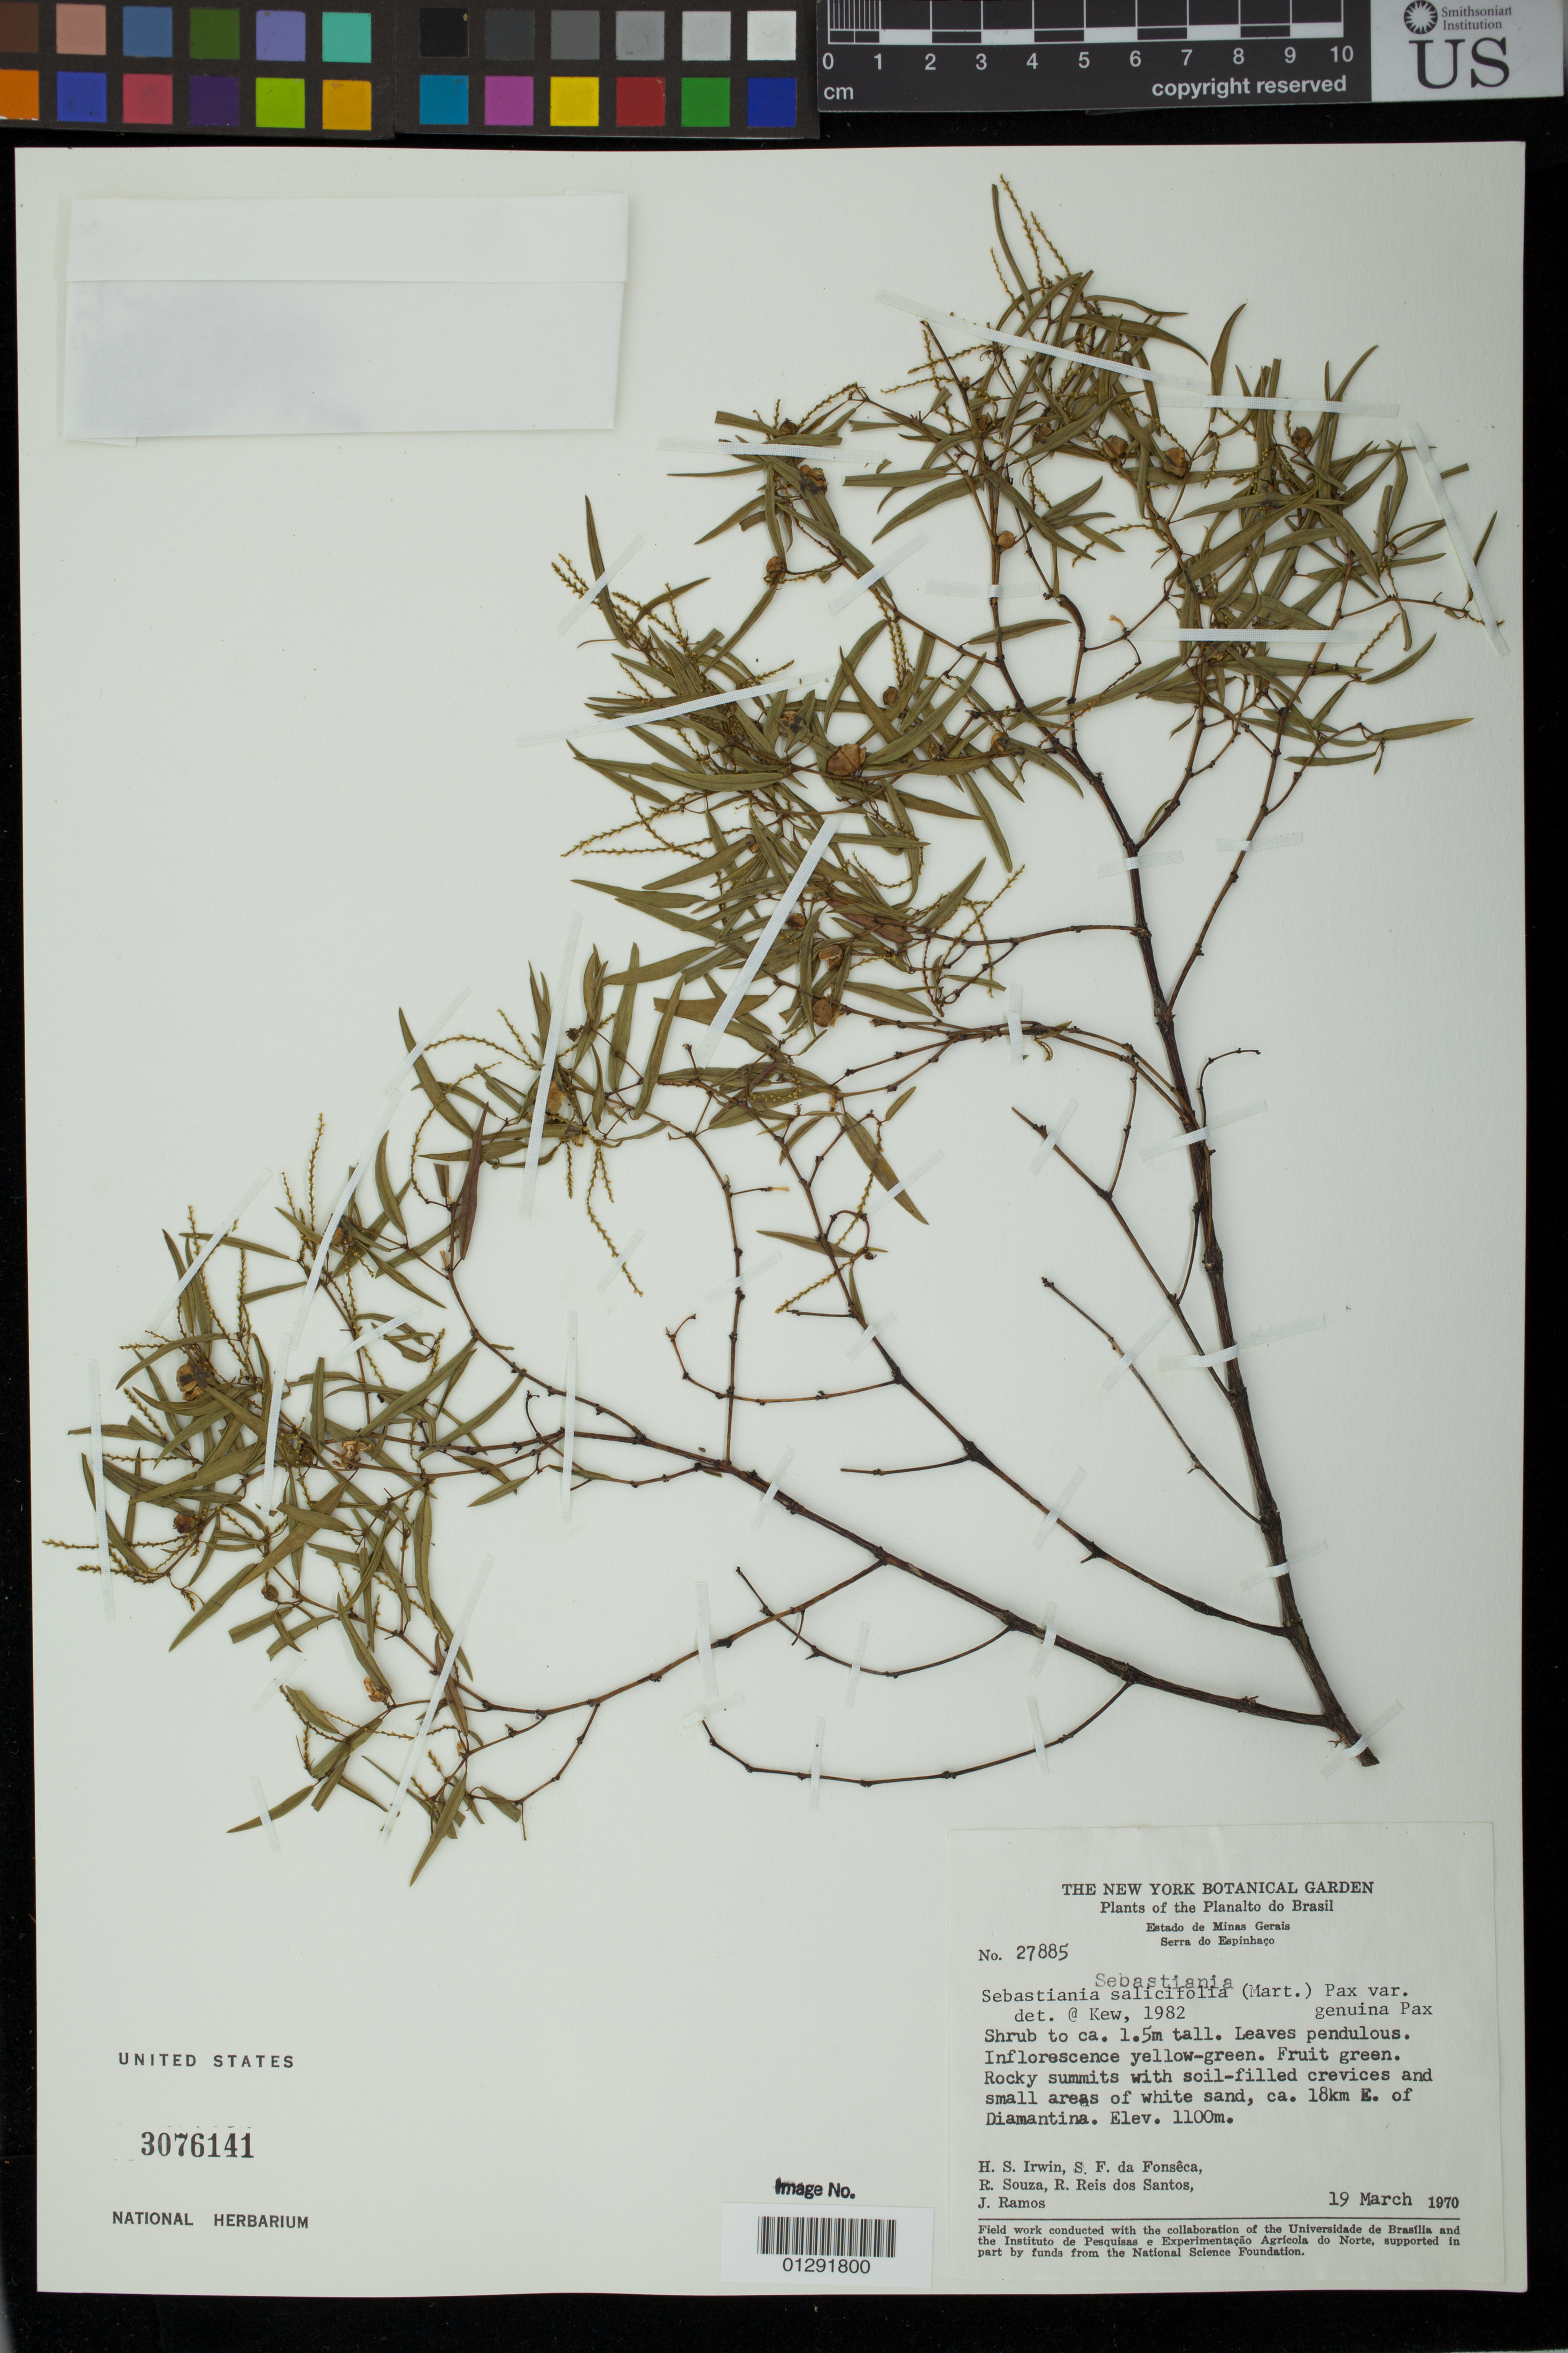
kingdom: Plantae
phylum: Tracheophyta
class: Magnoliopsida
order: Malpighiales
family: Euphorbiaceae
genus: Sebastiania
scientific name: Sebastiania salicifolia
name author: (Mart.) Pax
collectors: H. Irwin, S. F. Fonsêca, R. Souza & R. Reis dos Santos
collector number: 27885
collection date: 1970-03-19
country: Brazil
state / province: Minas Gerais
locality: ca. 18km E. of Siamantina.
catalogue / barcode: US 3076141